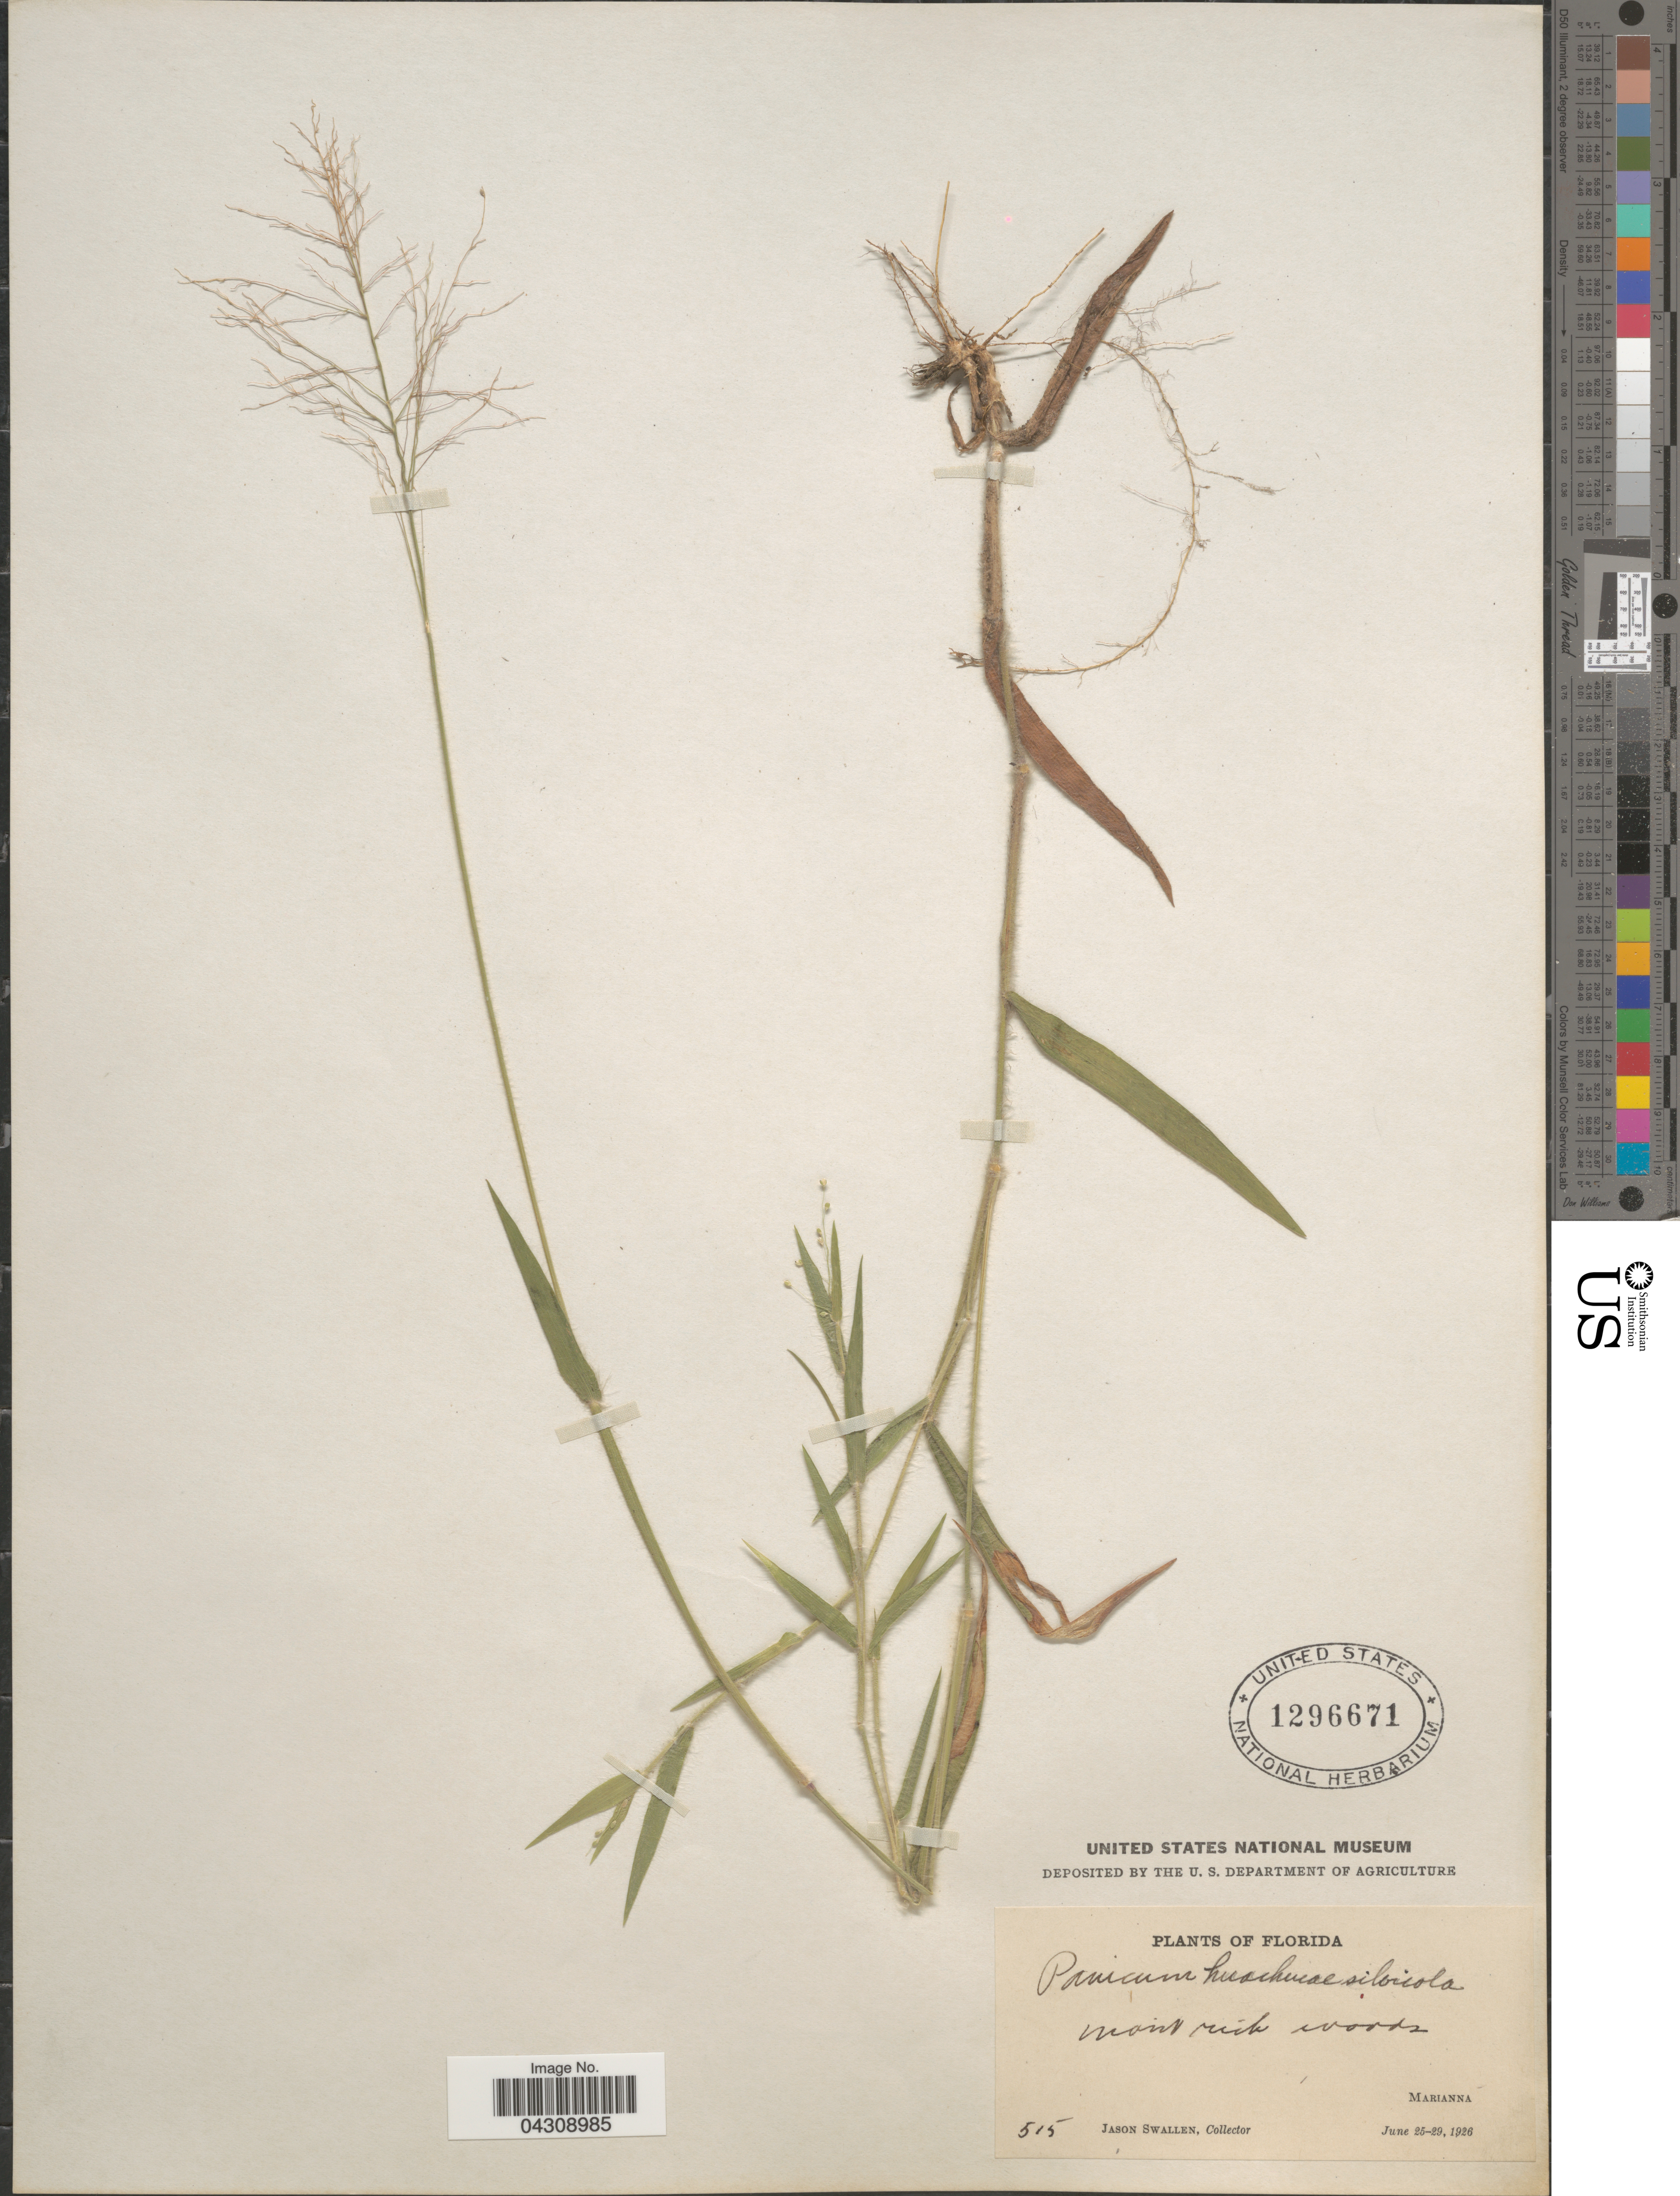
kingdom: Plantae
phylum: Tracheophyta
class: Liliopsida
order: Poales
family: Poaceae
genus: Dichanthelium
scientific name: Dichanthelium acuminatum var. acuminatum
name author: (Sw.) Gould & C.A. Clark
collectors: J. R. Swallen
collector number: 515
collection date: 1926-06-25/1926-06-29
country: United States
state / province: Florida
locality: Marianna.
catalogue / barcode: US 1296671